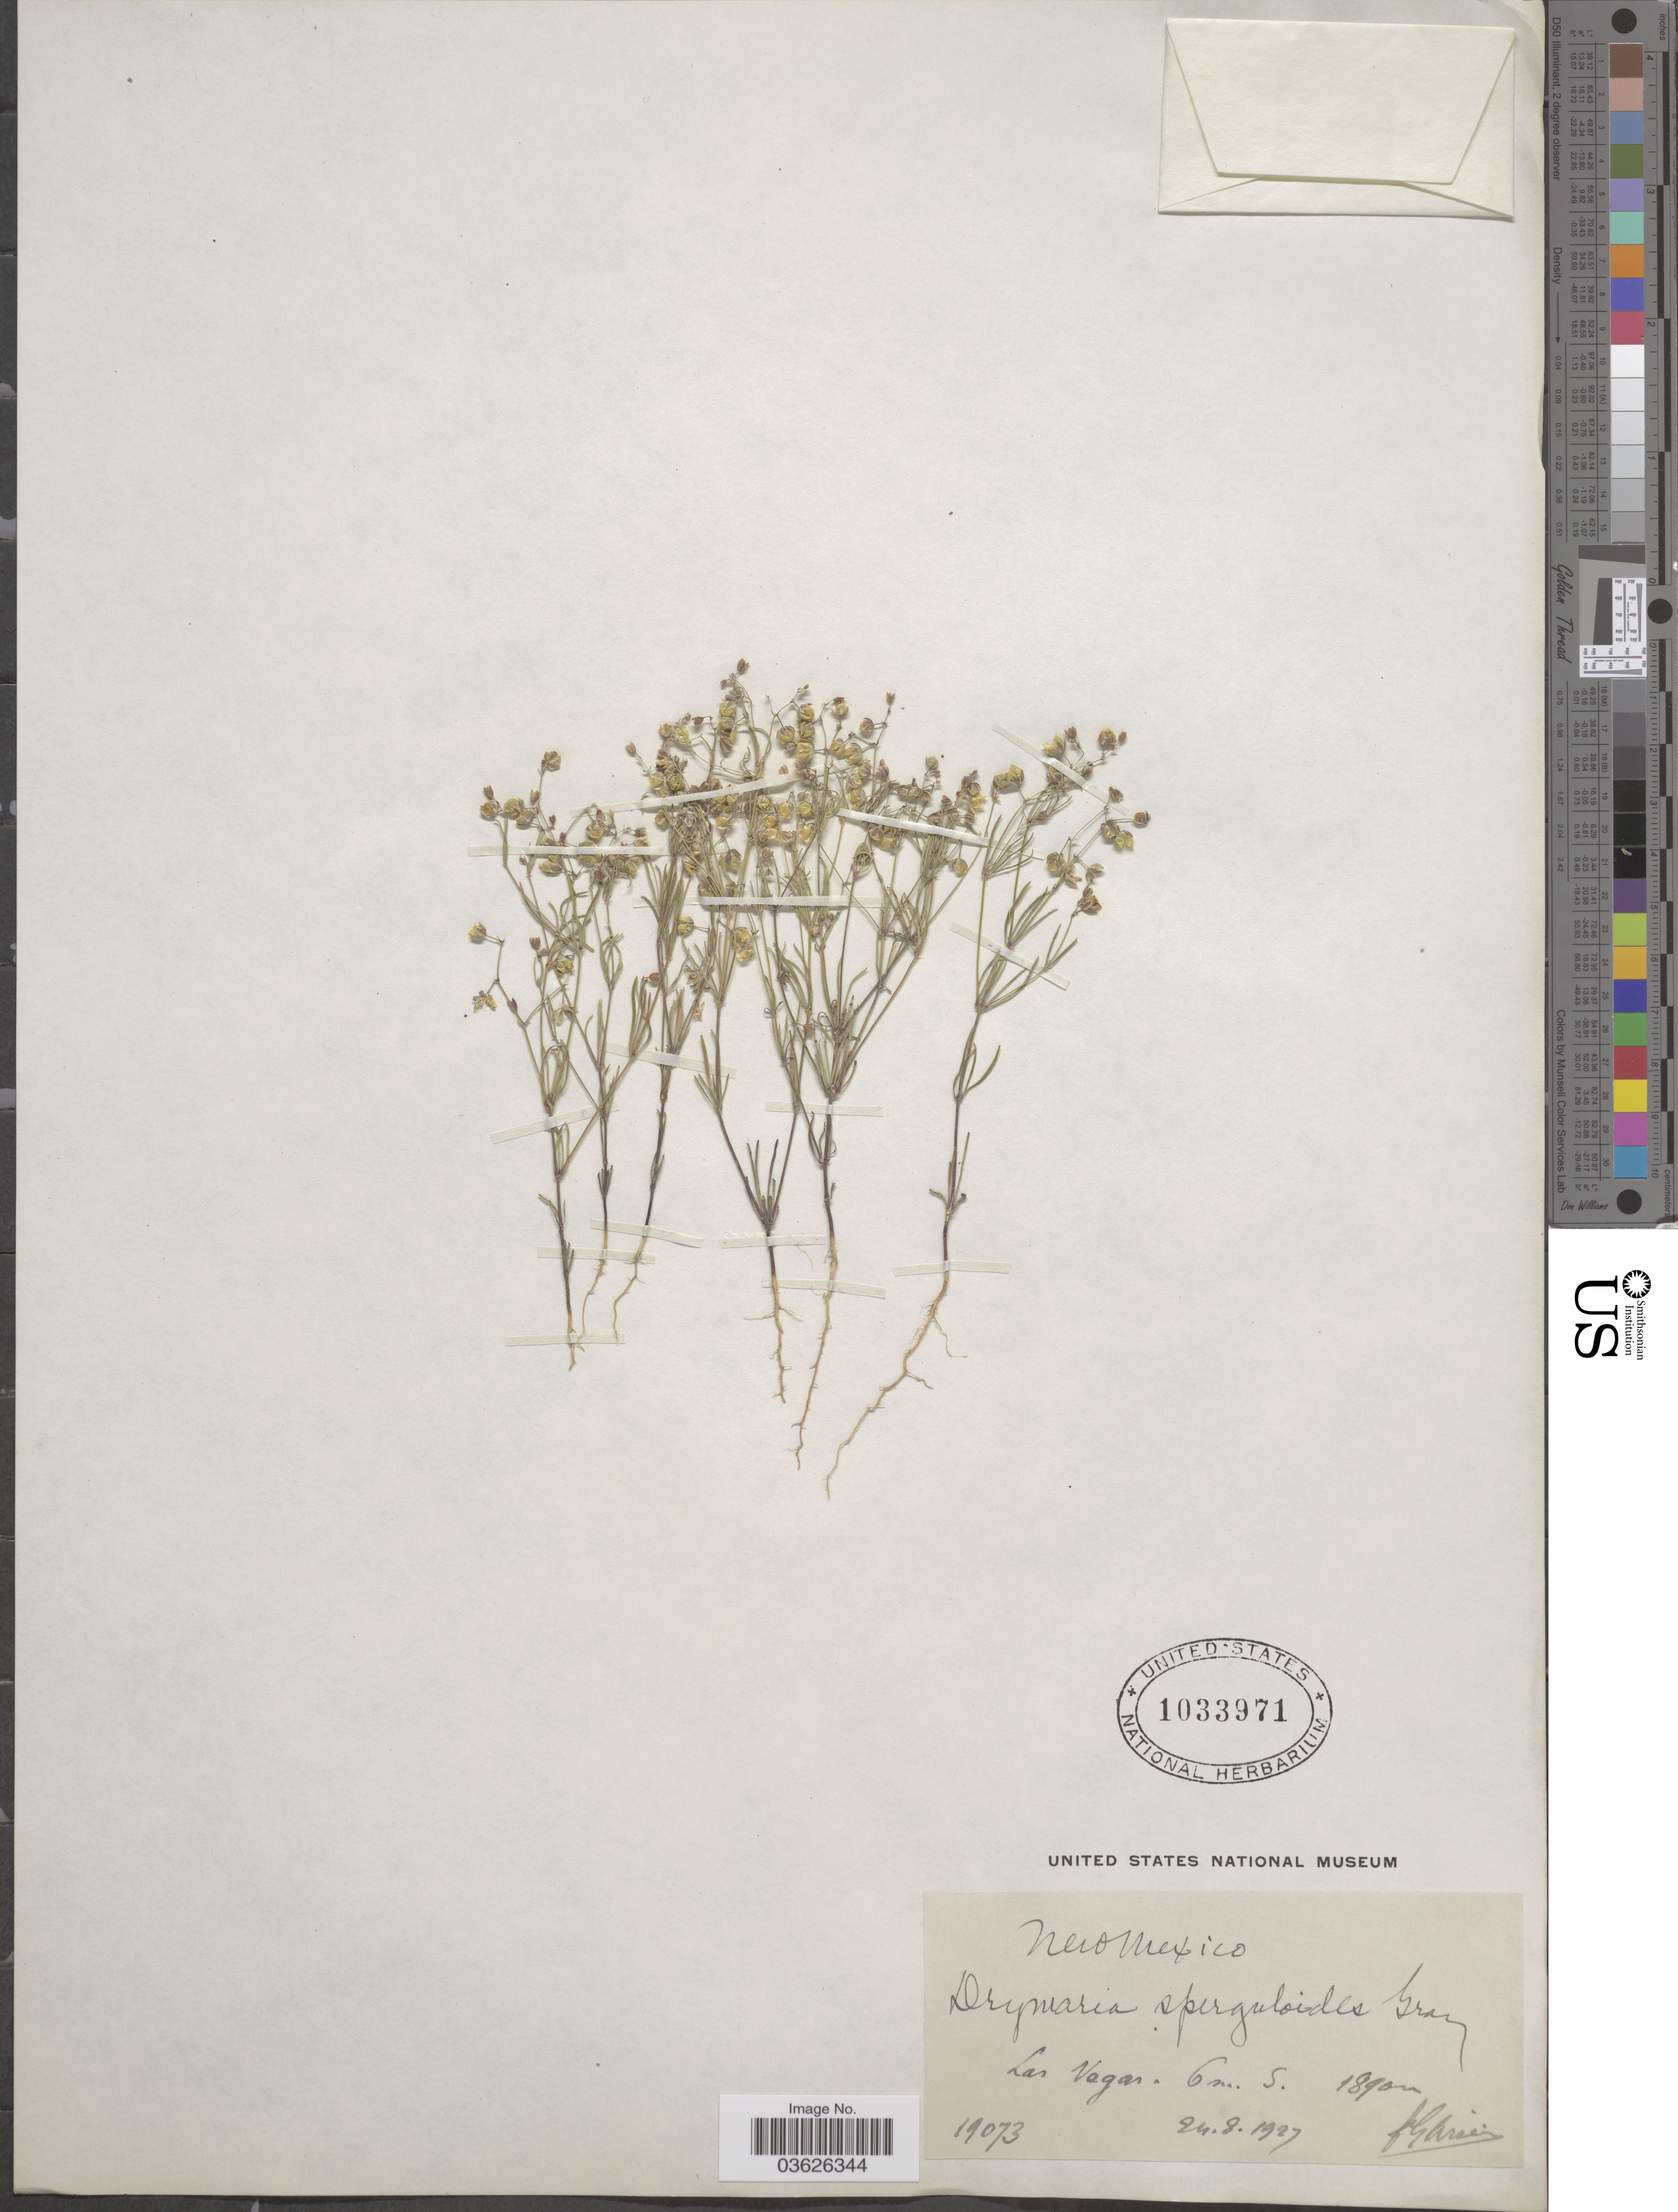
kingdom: Plantae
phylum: Tracheophyta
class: Magnoliopsida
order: Caryophyllales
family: Caryophyllaceae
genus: Drymaria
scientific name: Drymaria sperguloides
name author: A. Gray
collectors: Bro. G. Arsène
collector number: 19073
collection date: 1927-08-24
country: United States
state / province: New Mexico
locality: Las Vegas. 6 m. S.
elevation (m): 1890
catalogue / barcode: US 1033971